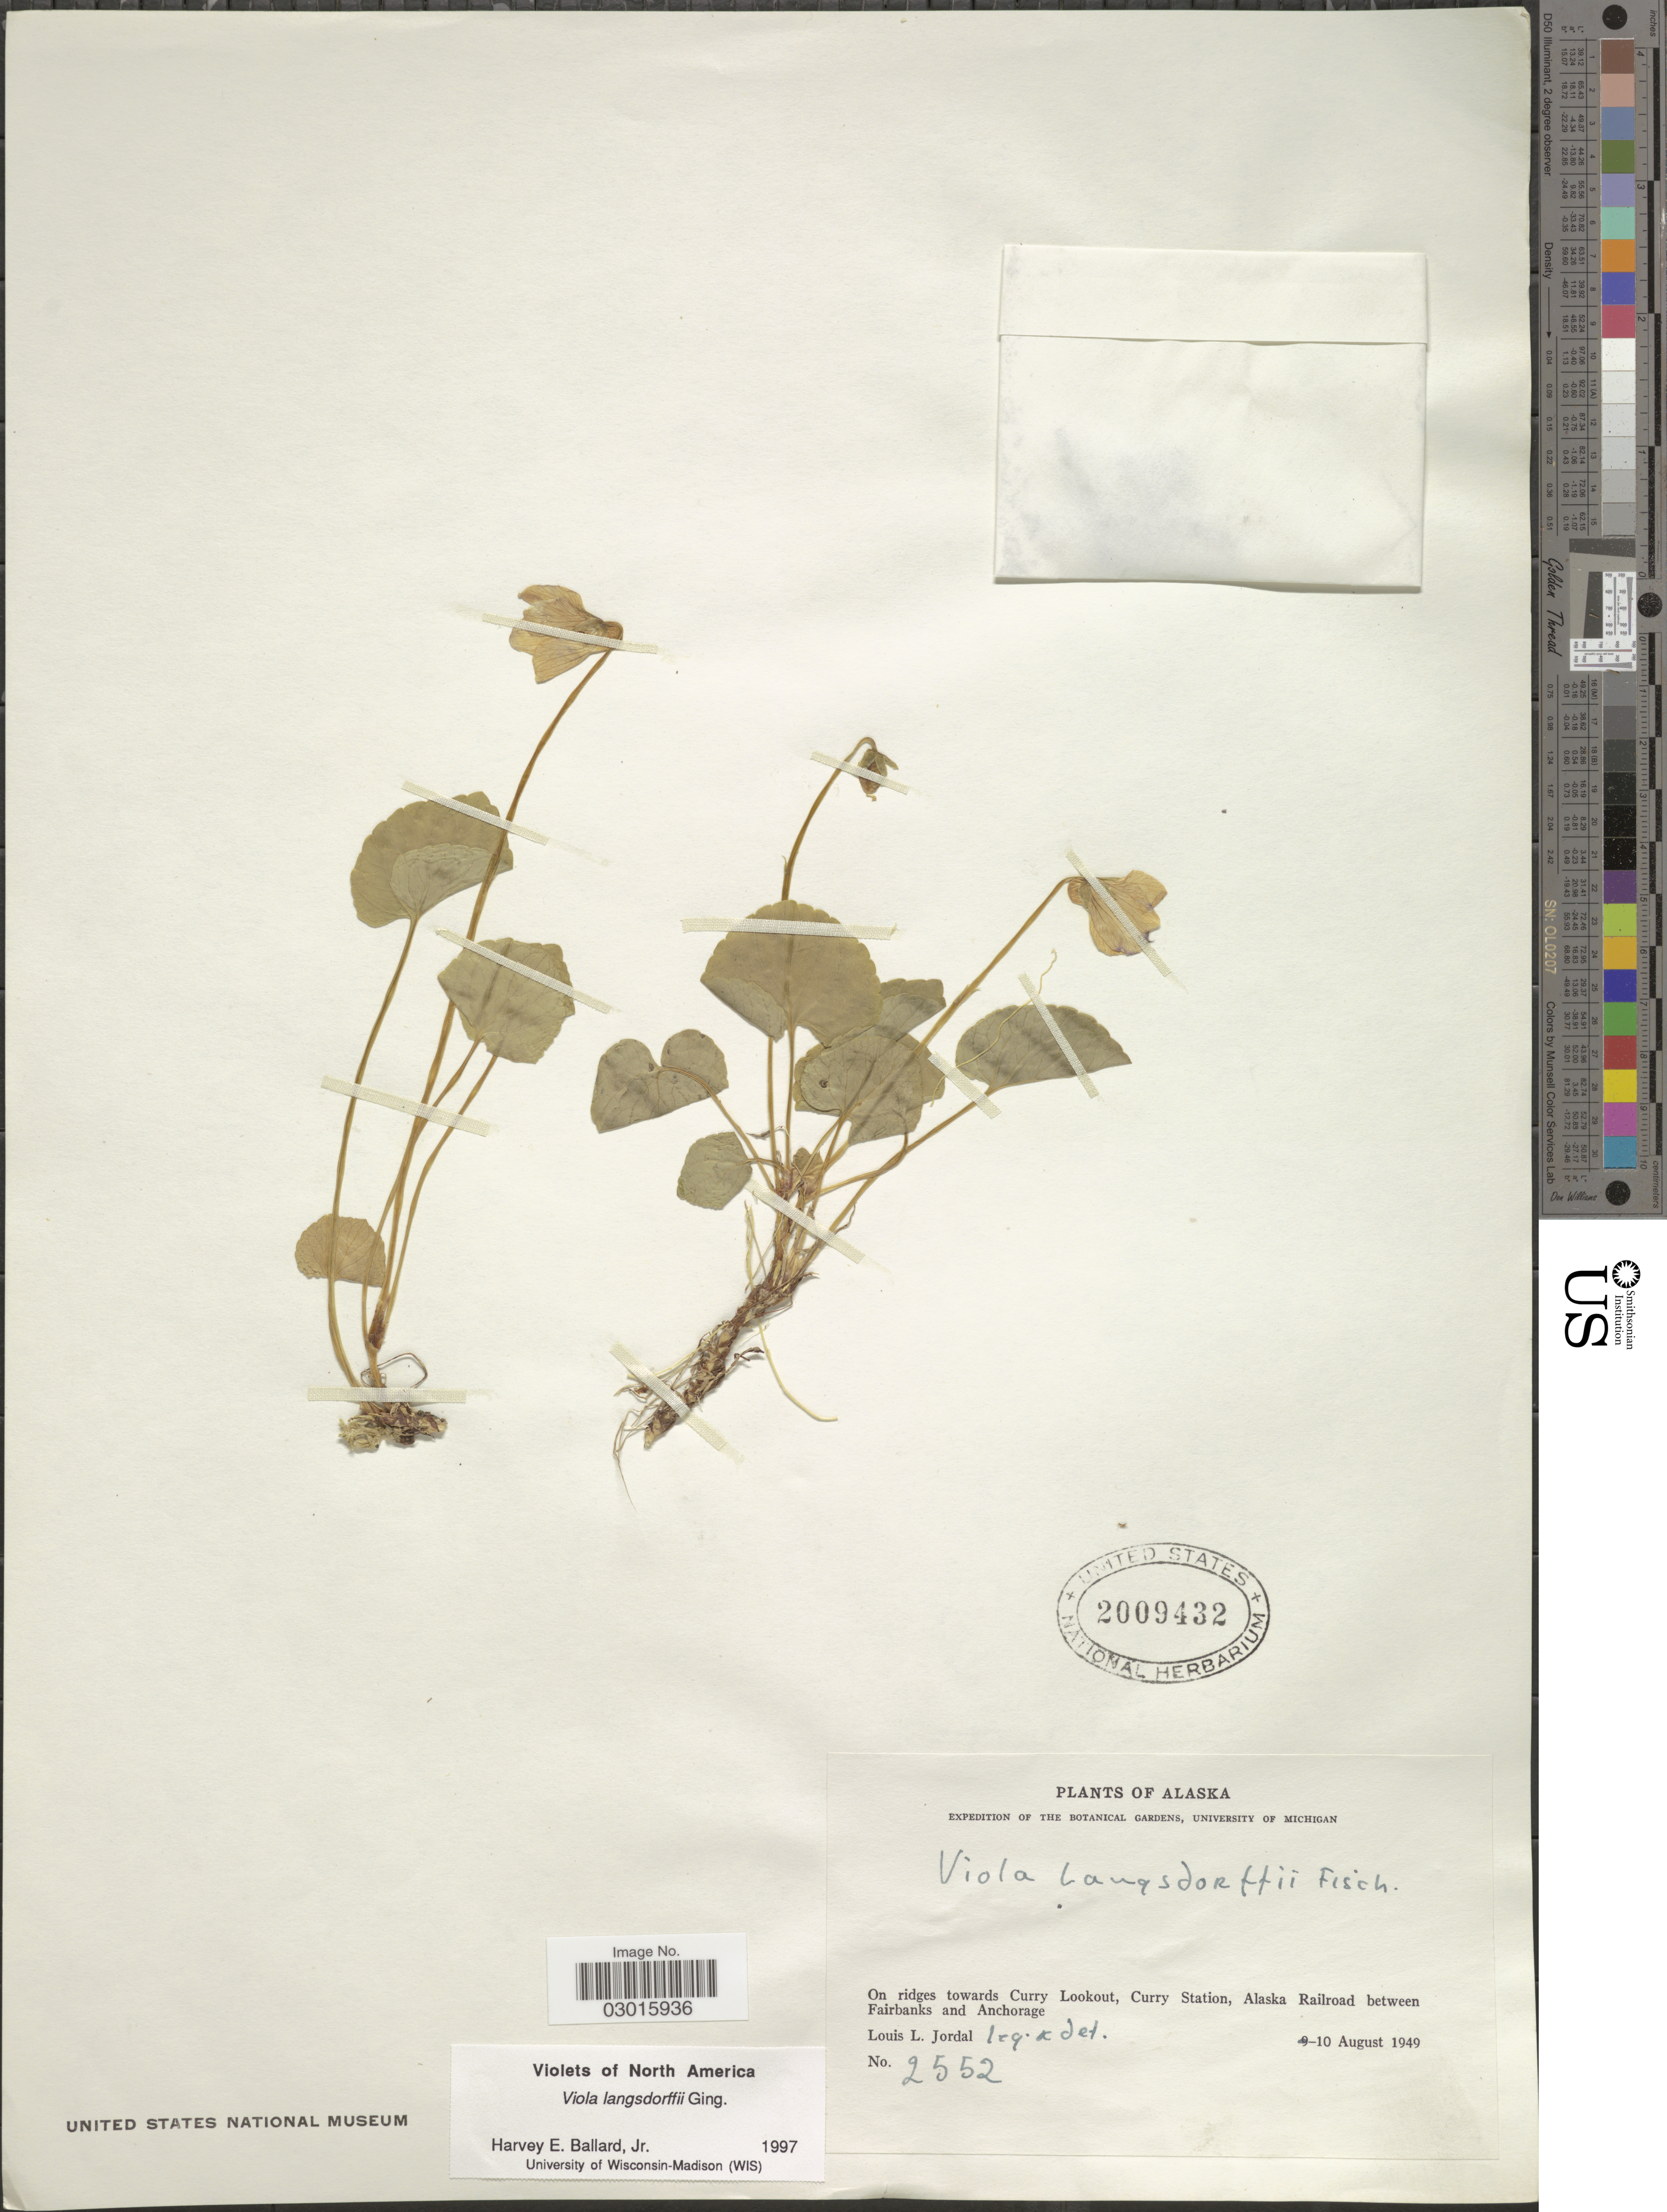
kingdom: Plantae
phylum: Tracheophyta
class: Magnoliopsida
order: Malpighiales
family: Violaceae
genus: Viola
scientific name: Viola langsdorffii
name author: Fisch. ex Ging.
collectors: L. Jordal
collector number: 2552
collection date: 1949-08-10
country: United States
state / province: Alaska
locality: On ridges towards Curry Lookout, Curry Station, Alaska Railroad between Fairbanks and Anchorage.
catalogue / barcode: US 2009432